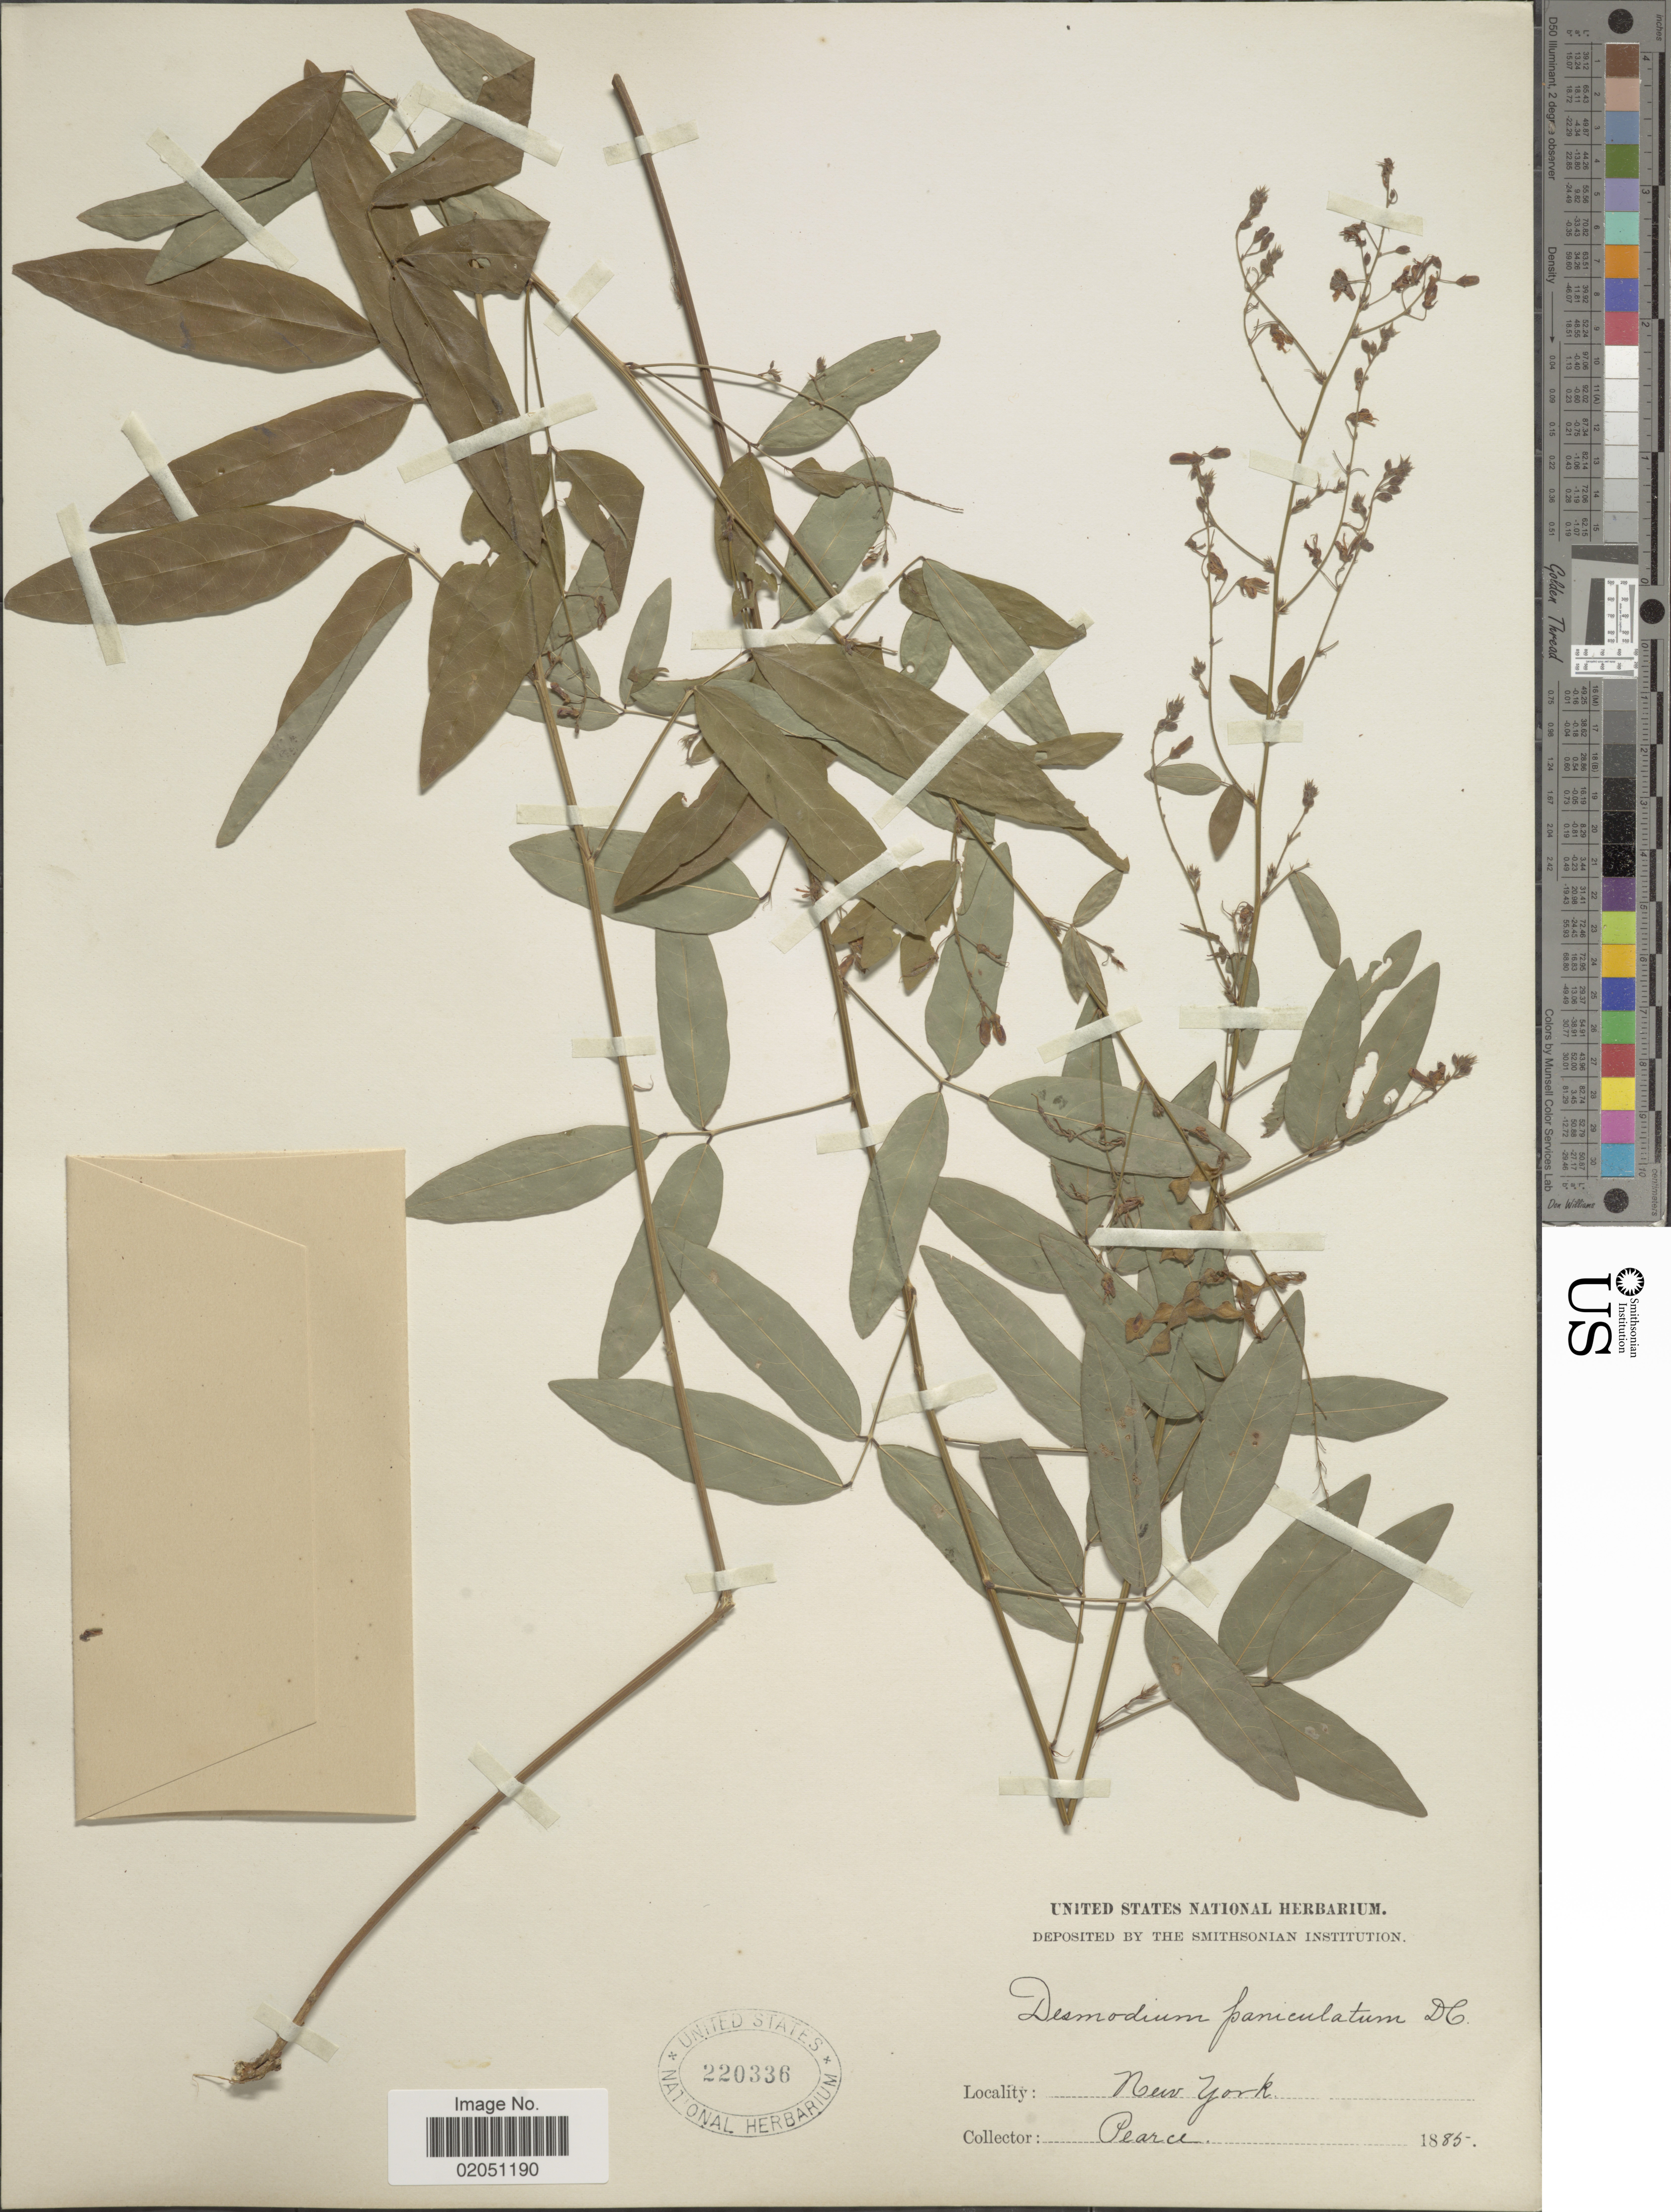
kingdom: Plantae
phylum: Tracheophyta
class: Magnoliopsida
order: Fabales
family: Fabaceae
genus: Desmodium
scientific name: Desmodium paniculatum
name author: (L.) DC.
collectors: -. Pearce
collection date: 1885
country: United States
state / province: New York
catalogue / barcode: US 220336